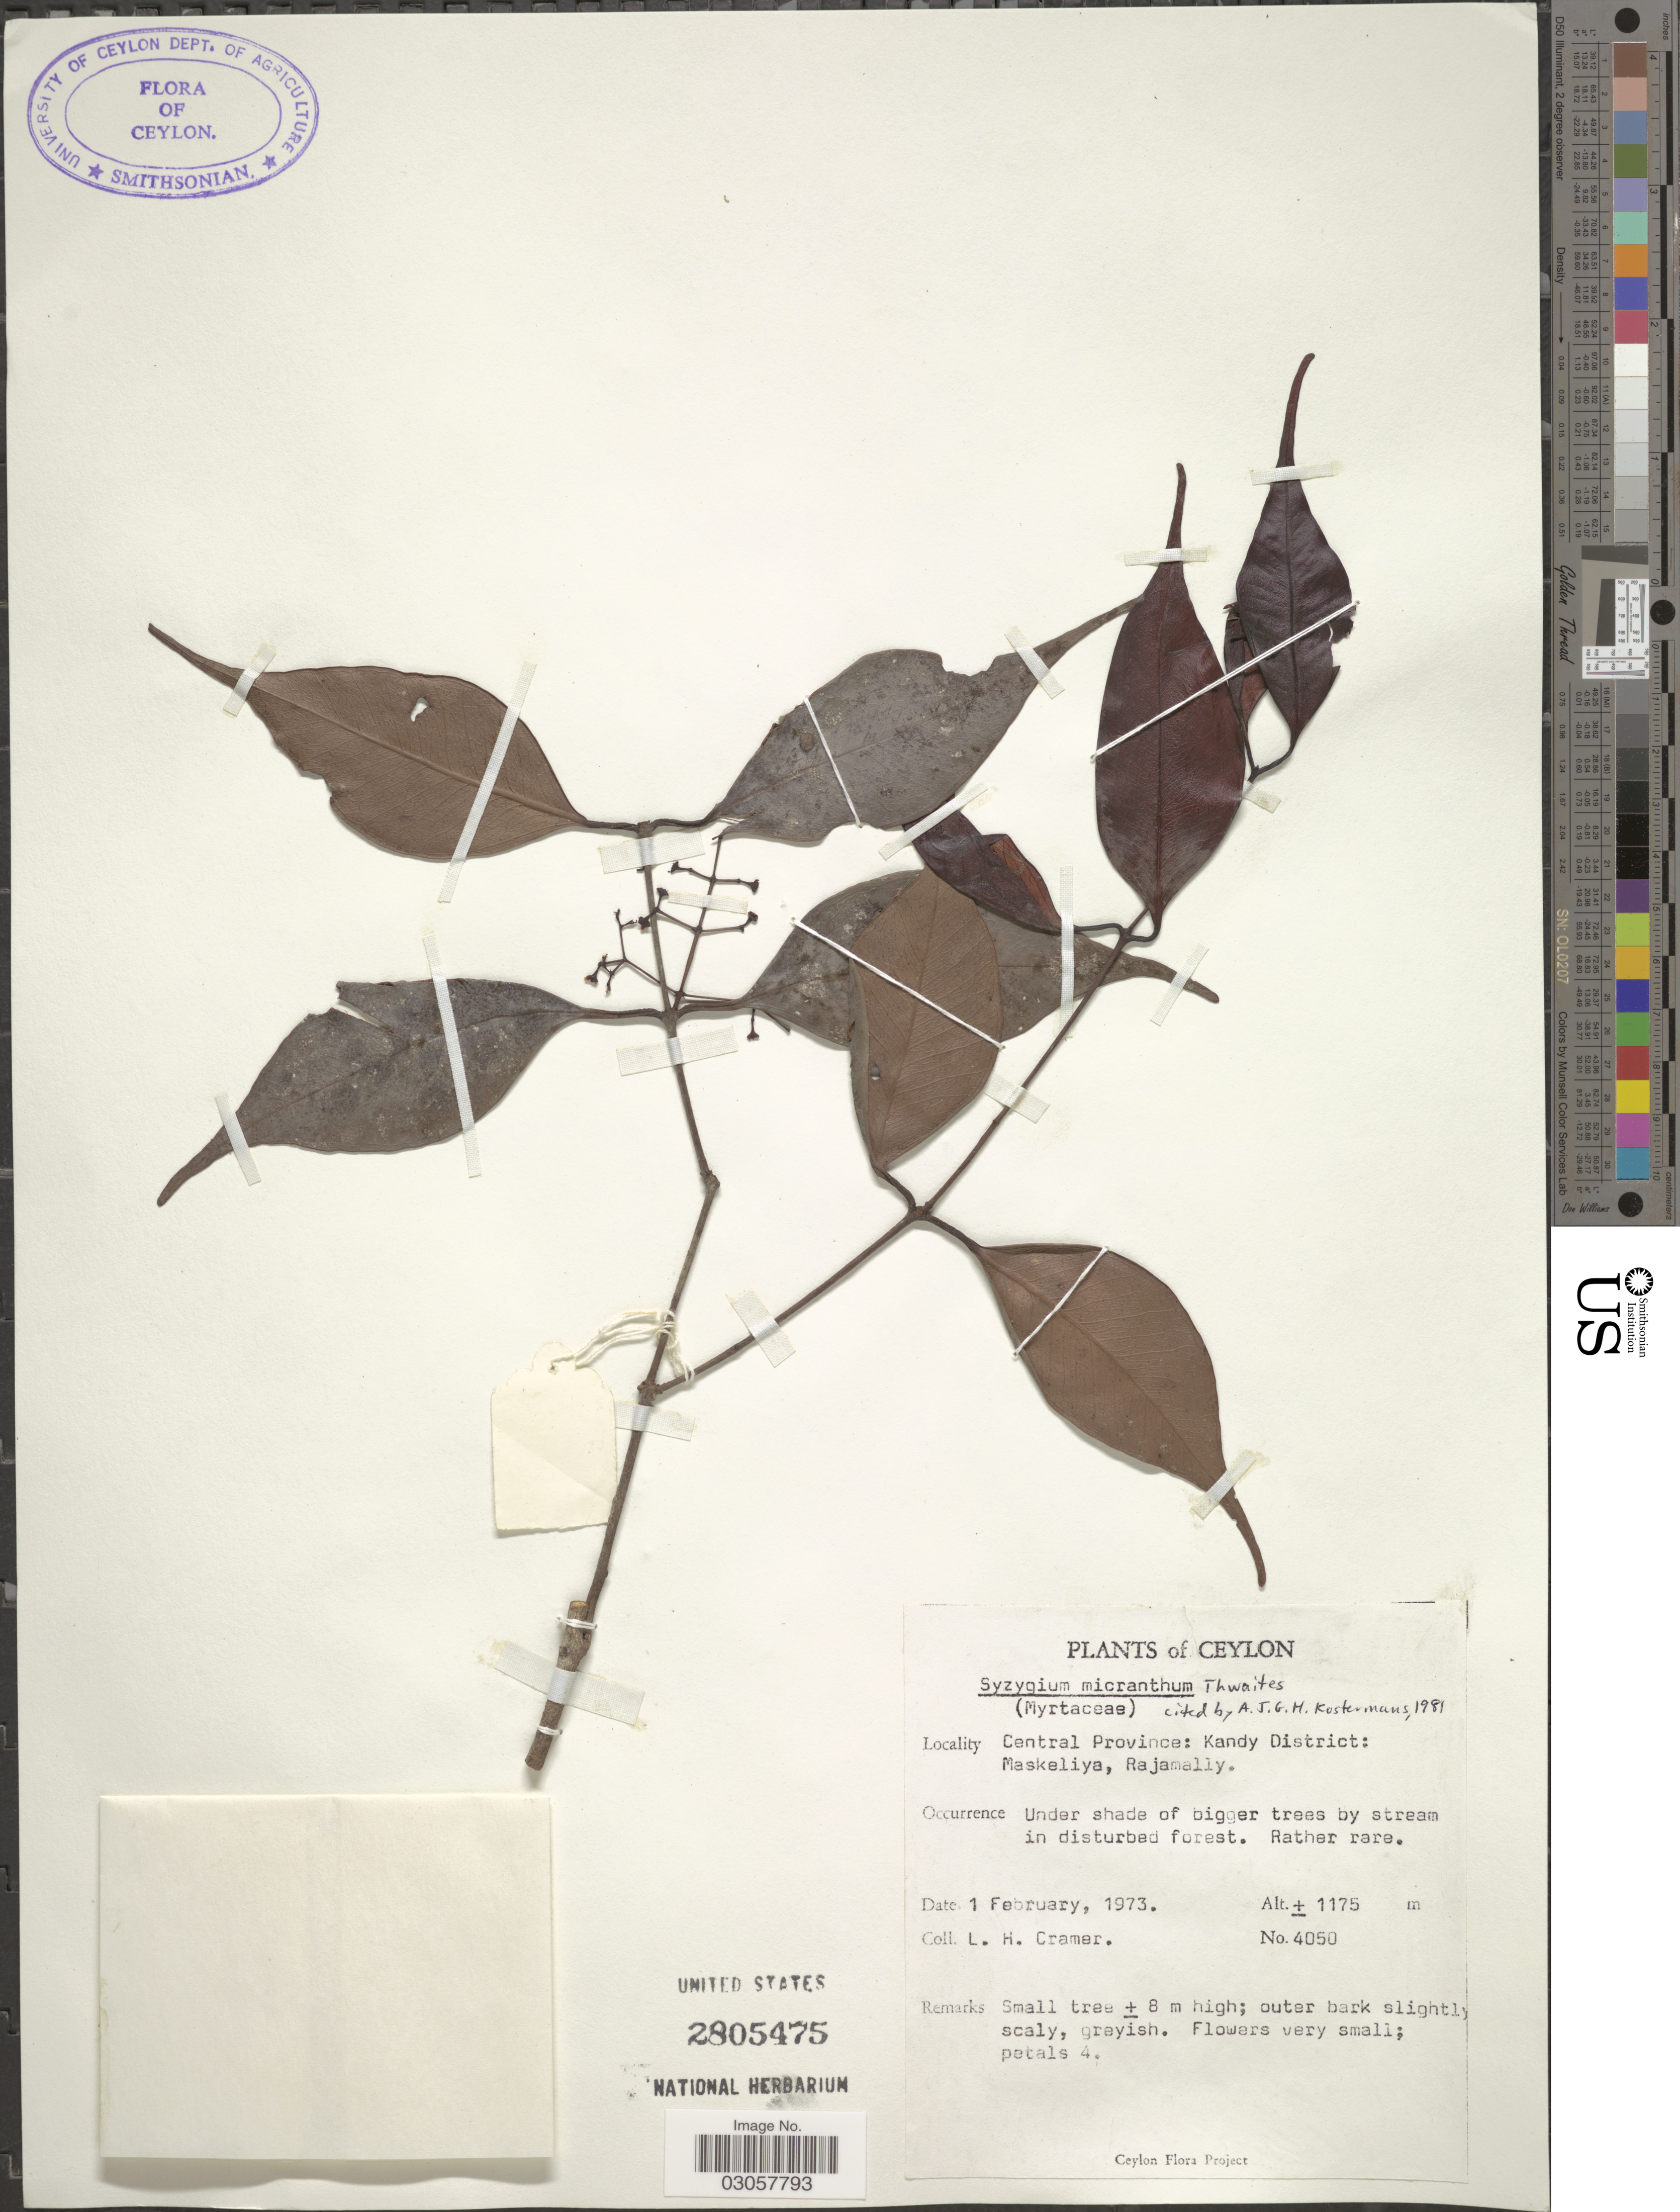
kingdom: Plantae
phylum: Tracheophyta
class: Magnoliopsida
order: Myrtales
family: Myrtaceae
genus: Syzygium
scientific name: Syzygium micranthum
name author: Thwaites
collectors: L. H. Cramer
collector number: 4050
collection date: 1973-02-01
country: Sri Lanka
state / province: Central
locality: Ceylon, Kandy District: Maskeliya, Rajamally.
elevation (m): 1175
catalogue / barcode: US 2805475